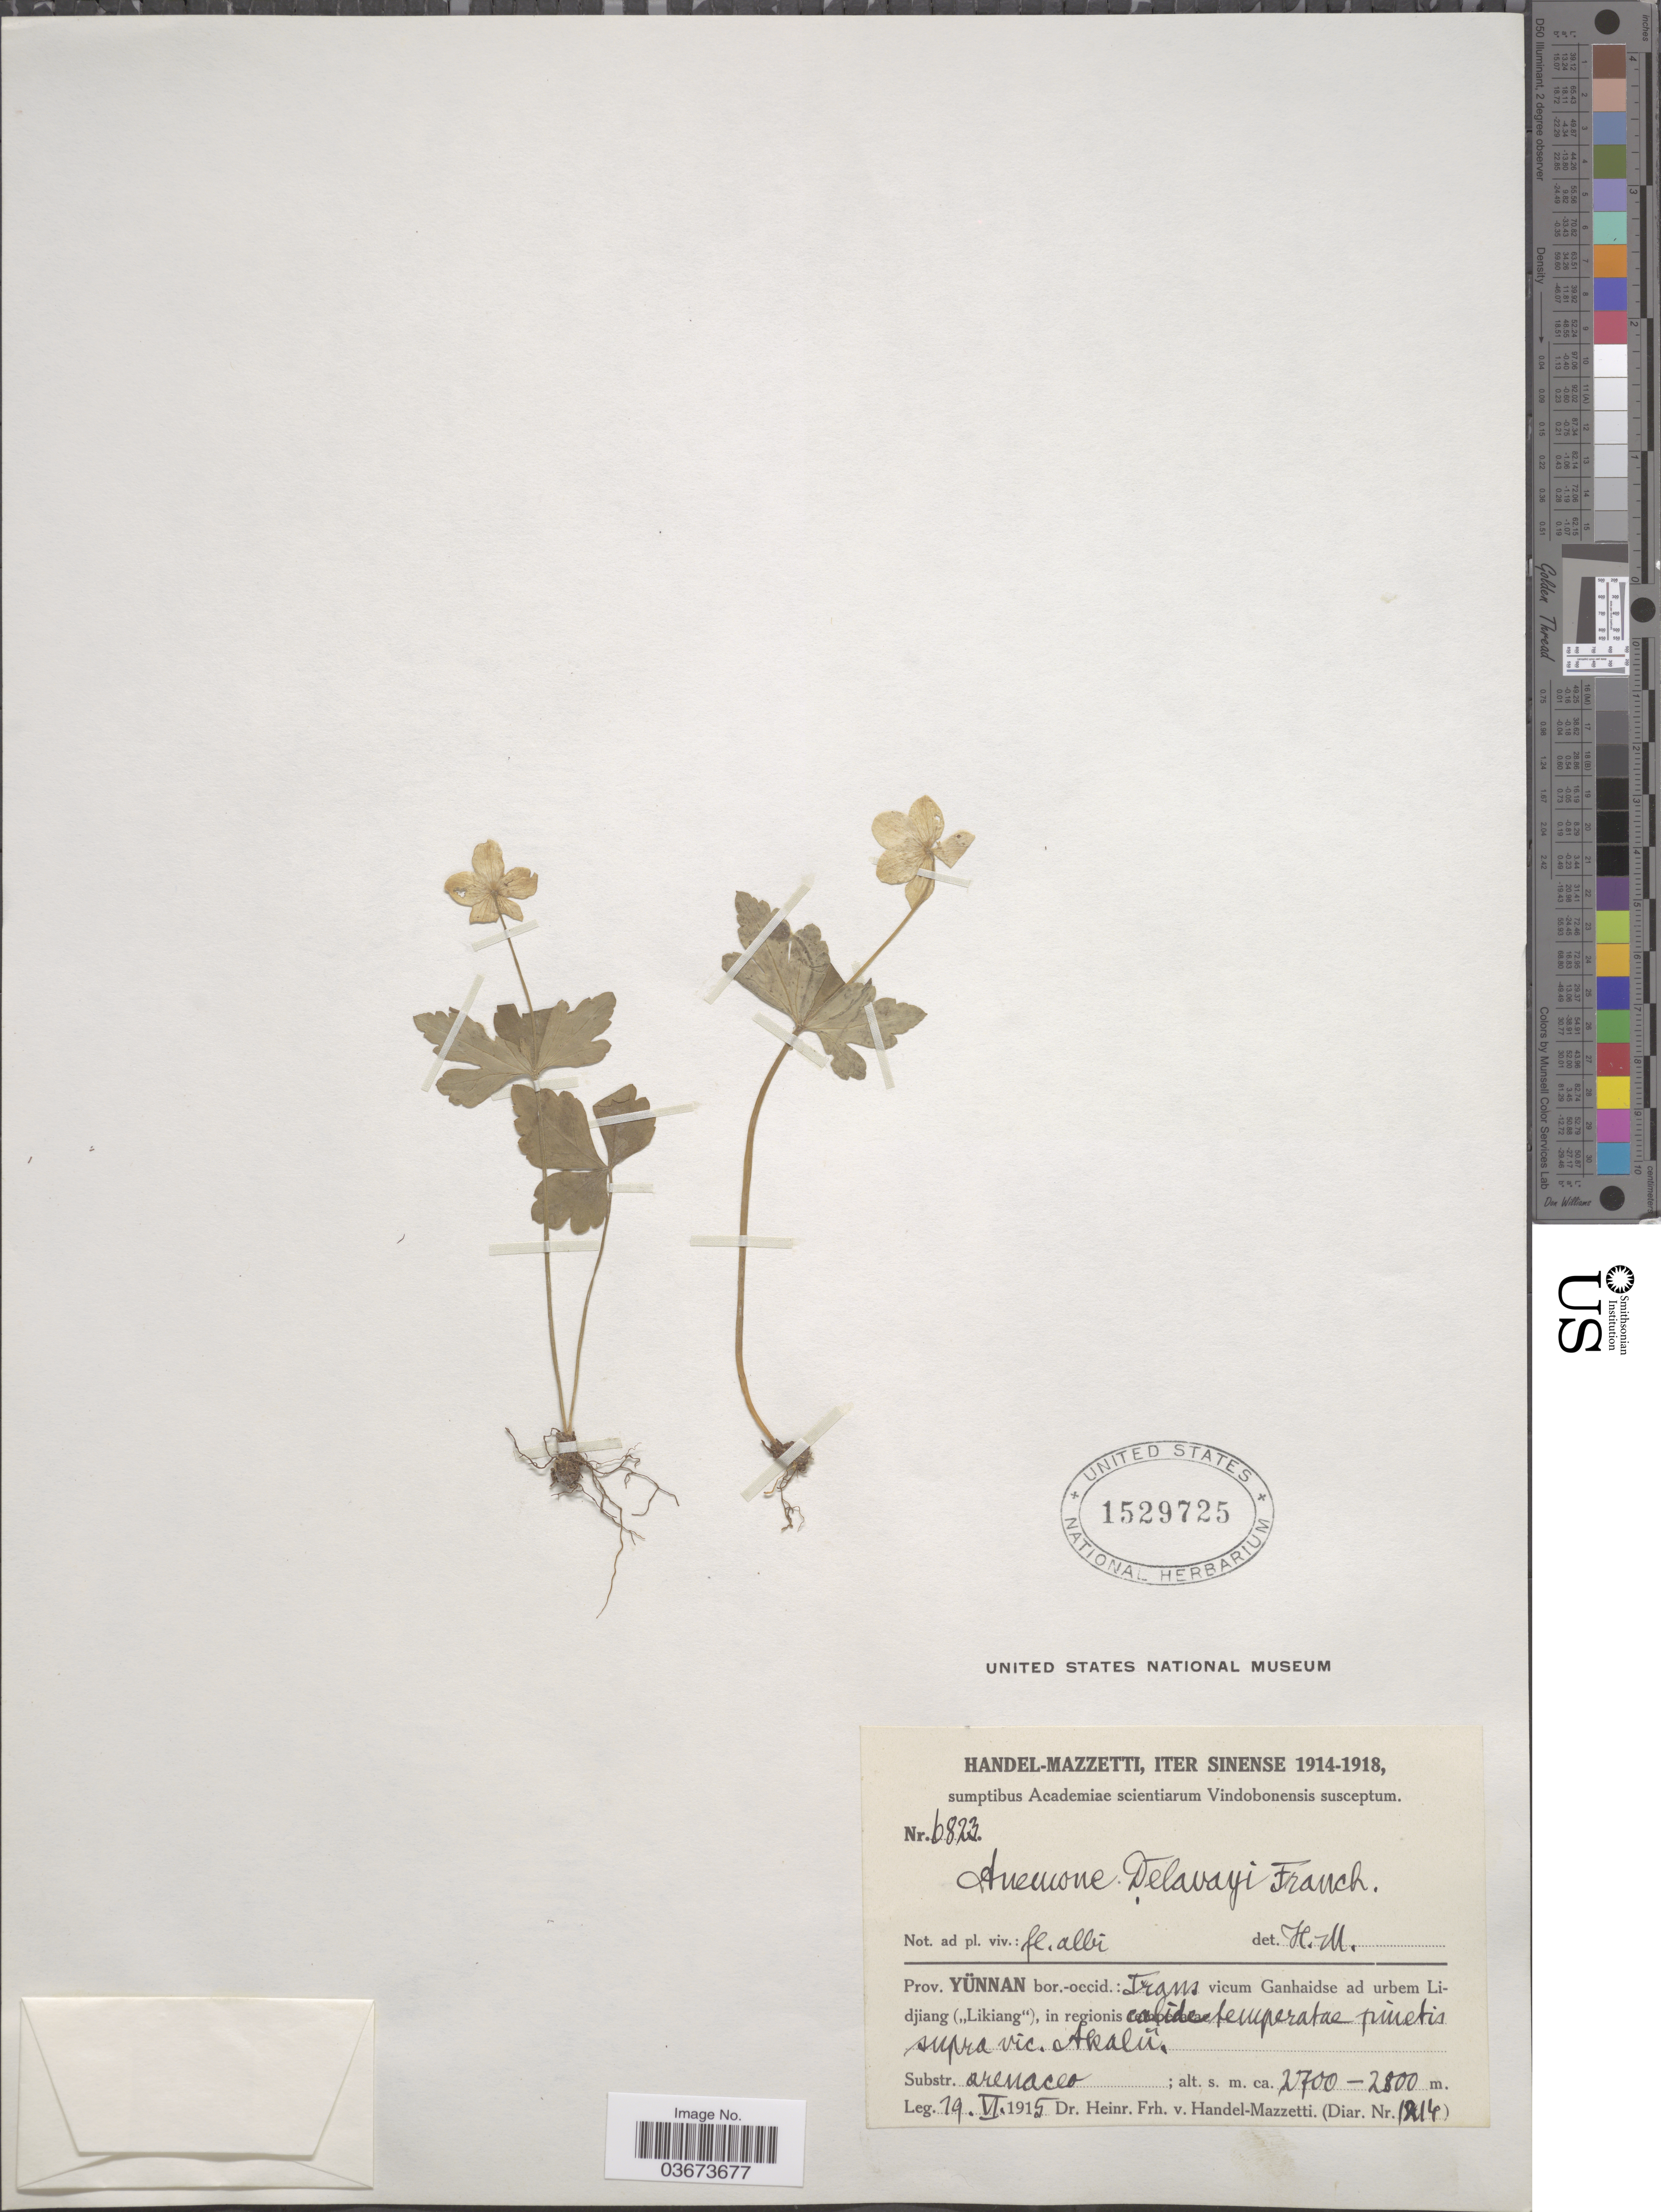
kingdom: Plantae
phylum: Tracheophyta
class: Magnoliopsida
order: Ranunculales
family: Ranunculaceae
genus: Anemone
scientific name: Anemone delavayi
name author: Franch.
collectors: H. Handel-Mazzetti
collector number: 6823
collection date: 1915-06-19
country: China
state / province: Yunnan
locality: Iter Sinense. Bor.-occid.: Trans vicum Ganhaidse ad urbem Lidjiang ("Likiang"), in regionis cafide [interpreted] temperatae pinetis [interpreted] supra vic. Akalü [interpreted]. Substr. arenacco.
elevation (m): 2700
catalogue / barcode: US 1529725